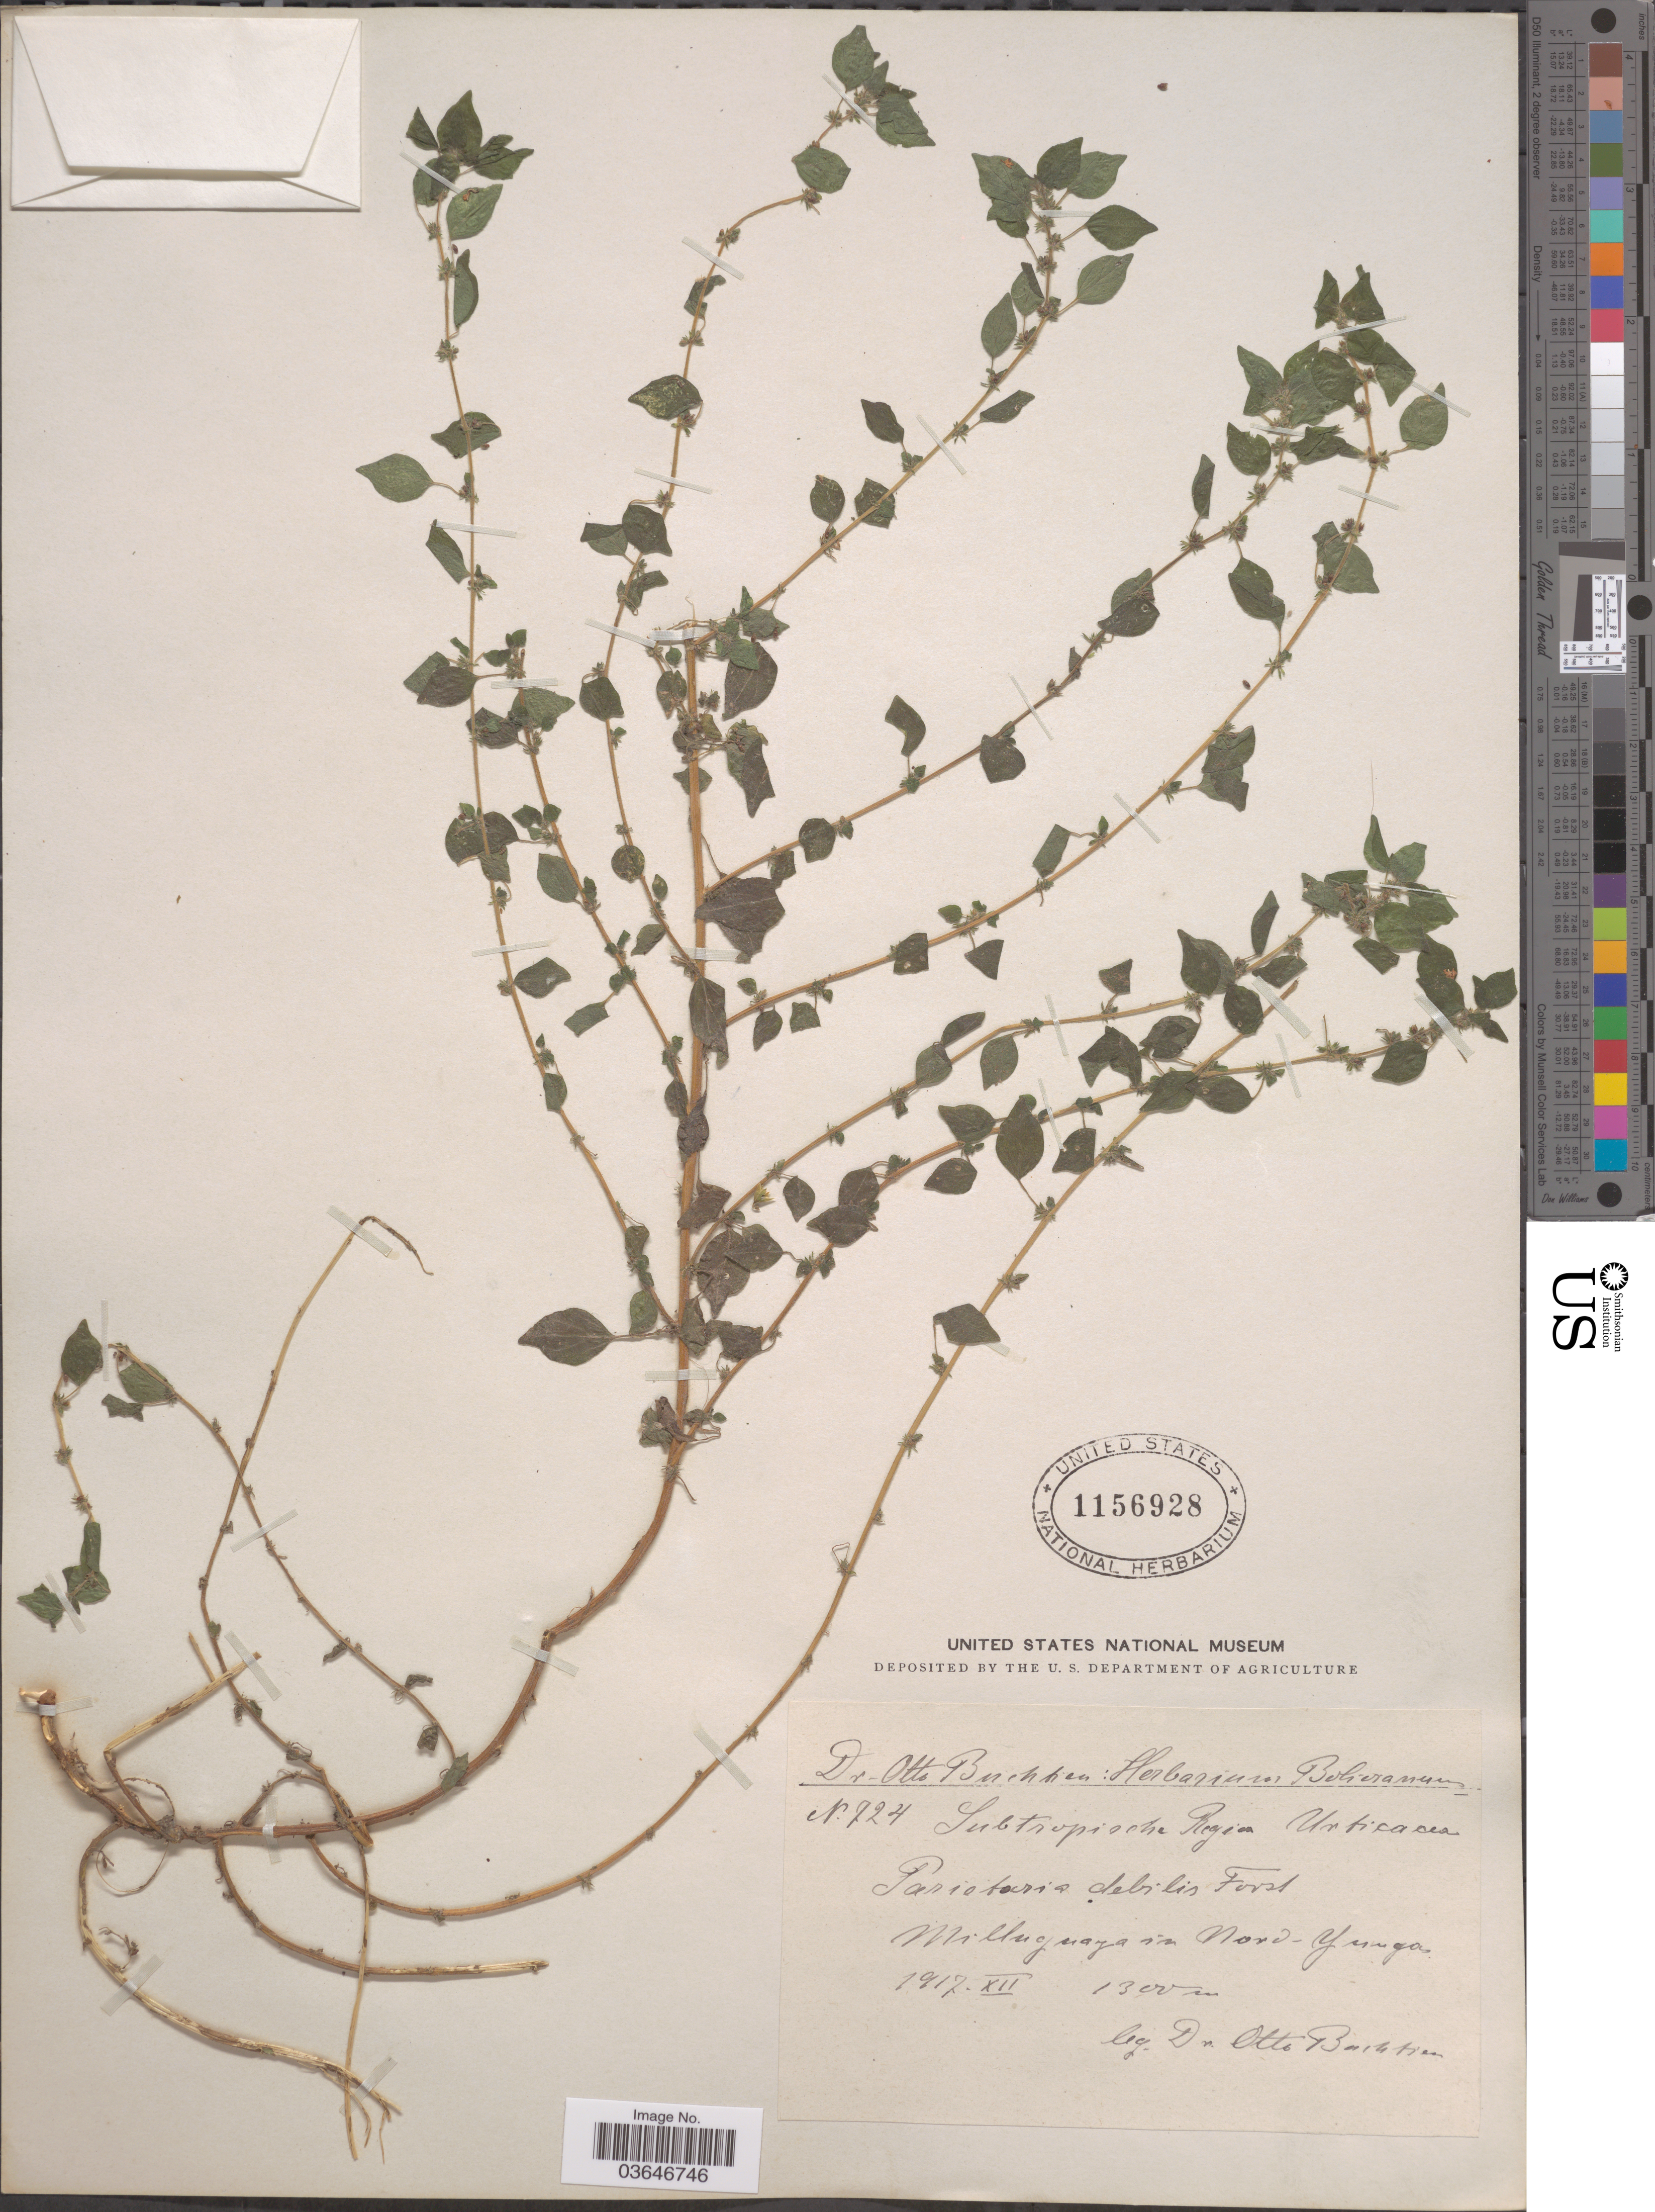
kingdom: Plantae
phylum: Tracheophyta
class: Magnoliopsida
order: Rosales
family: Urticaceae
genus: Parietaria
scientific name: Parietaria debilis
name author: G. Forst.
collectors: O. Buchtien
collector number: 724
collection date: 1917-12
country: Bolivia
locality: Subtropische Region. Milluguaya in Nord-Yungas.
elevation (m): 1300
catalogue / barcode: US 1156928